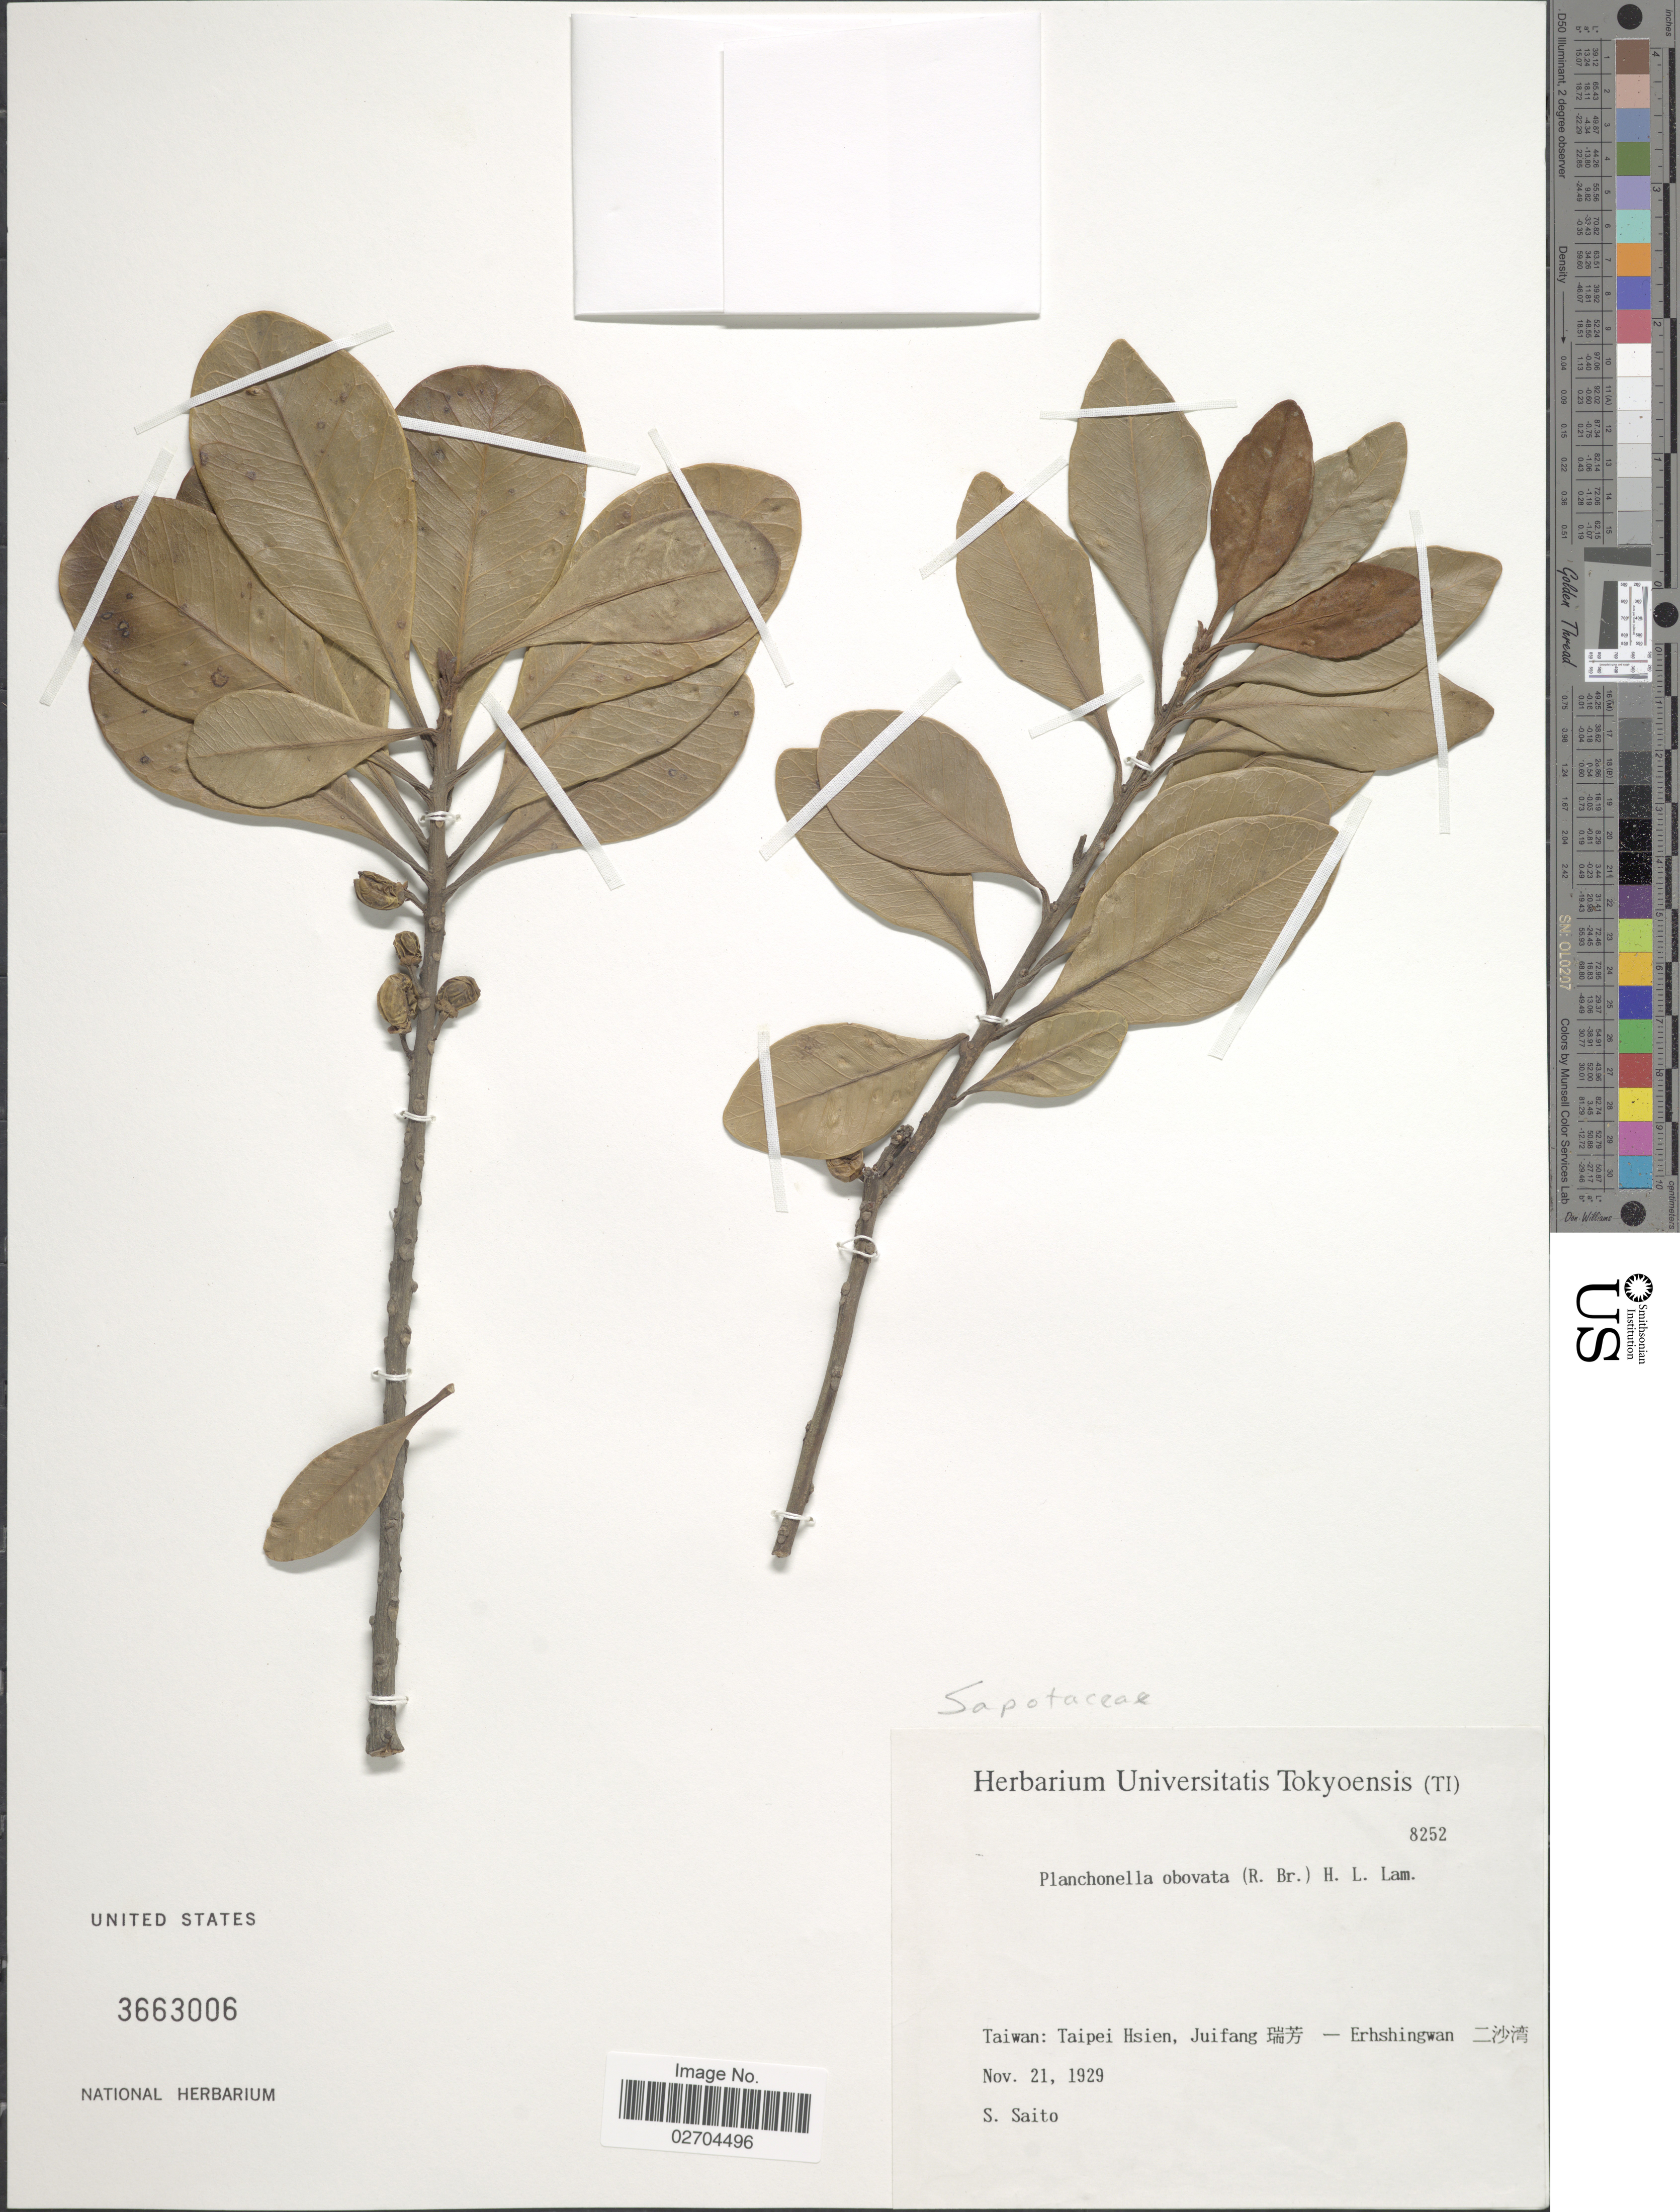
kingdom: Plantae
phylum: Tracheophyta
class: Magnoliopsida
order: Ericales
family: Sapotaceae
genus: Planchonella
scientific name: Planchonella obovata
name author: (R. Br.) Pierre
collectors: S. Saito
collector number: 8252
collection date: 1929-11-21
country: Taiwan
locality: Taiwan; Taipei Hsien. Juifang. Erhshingwan.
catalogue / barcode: US 3663006